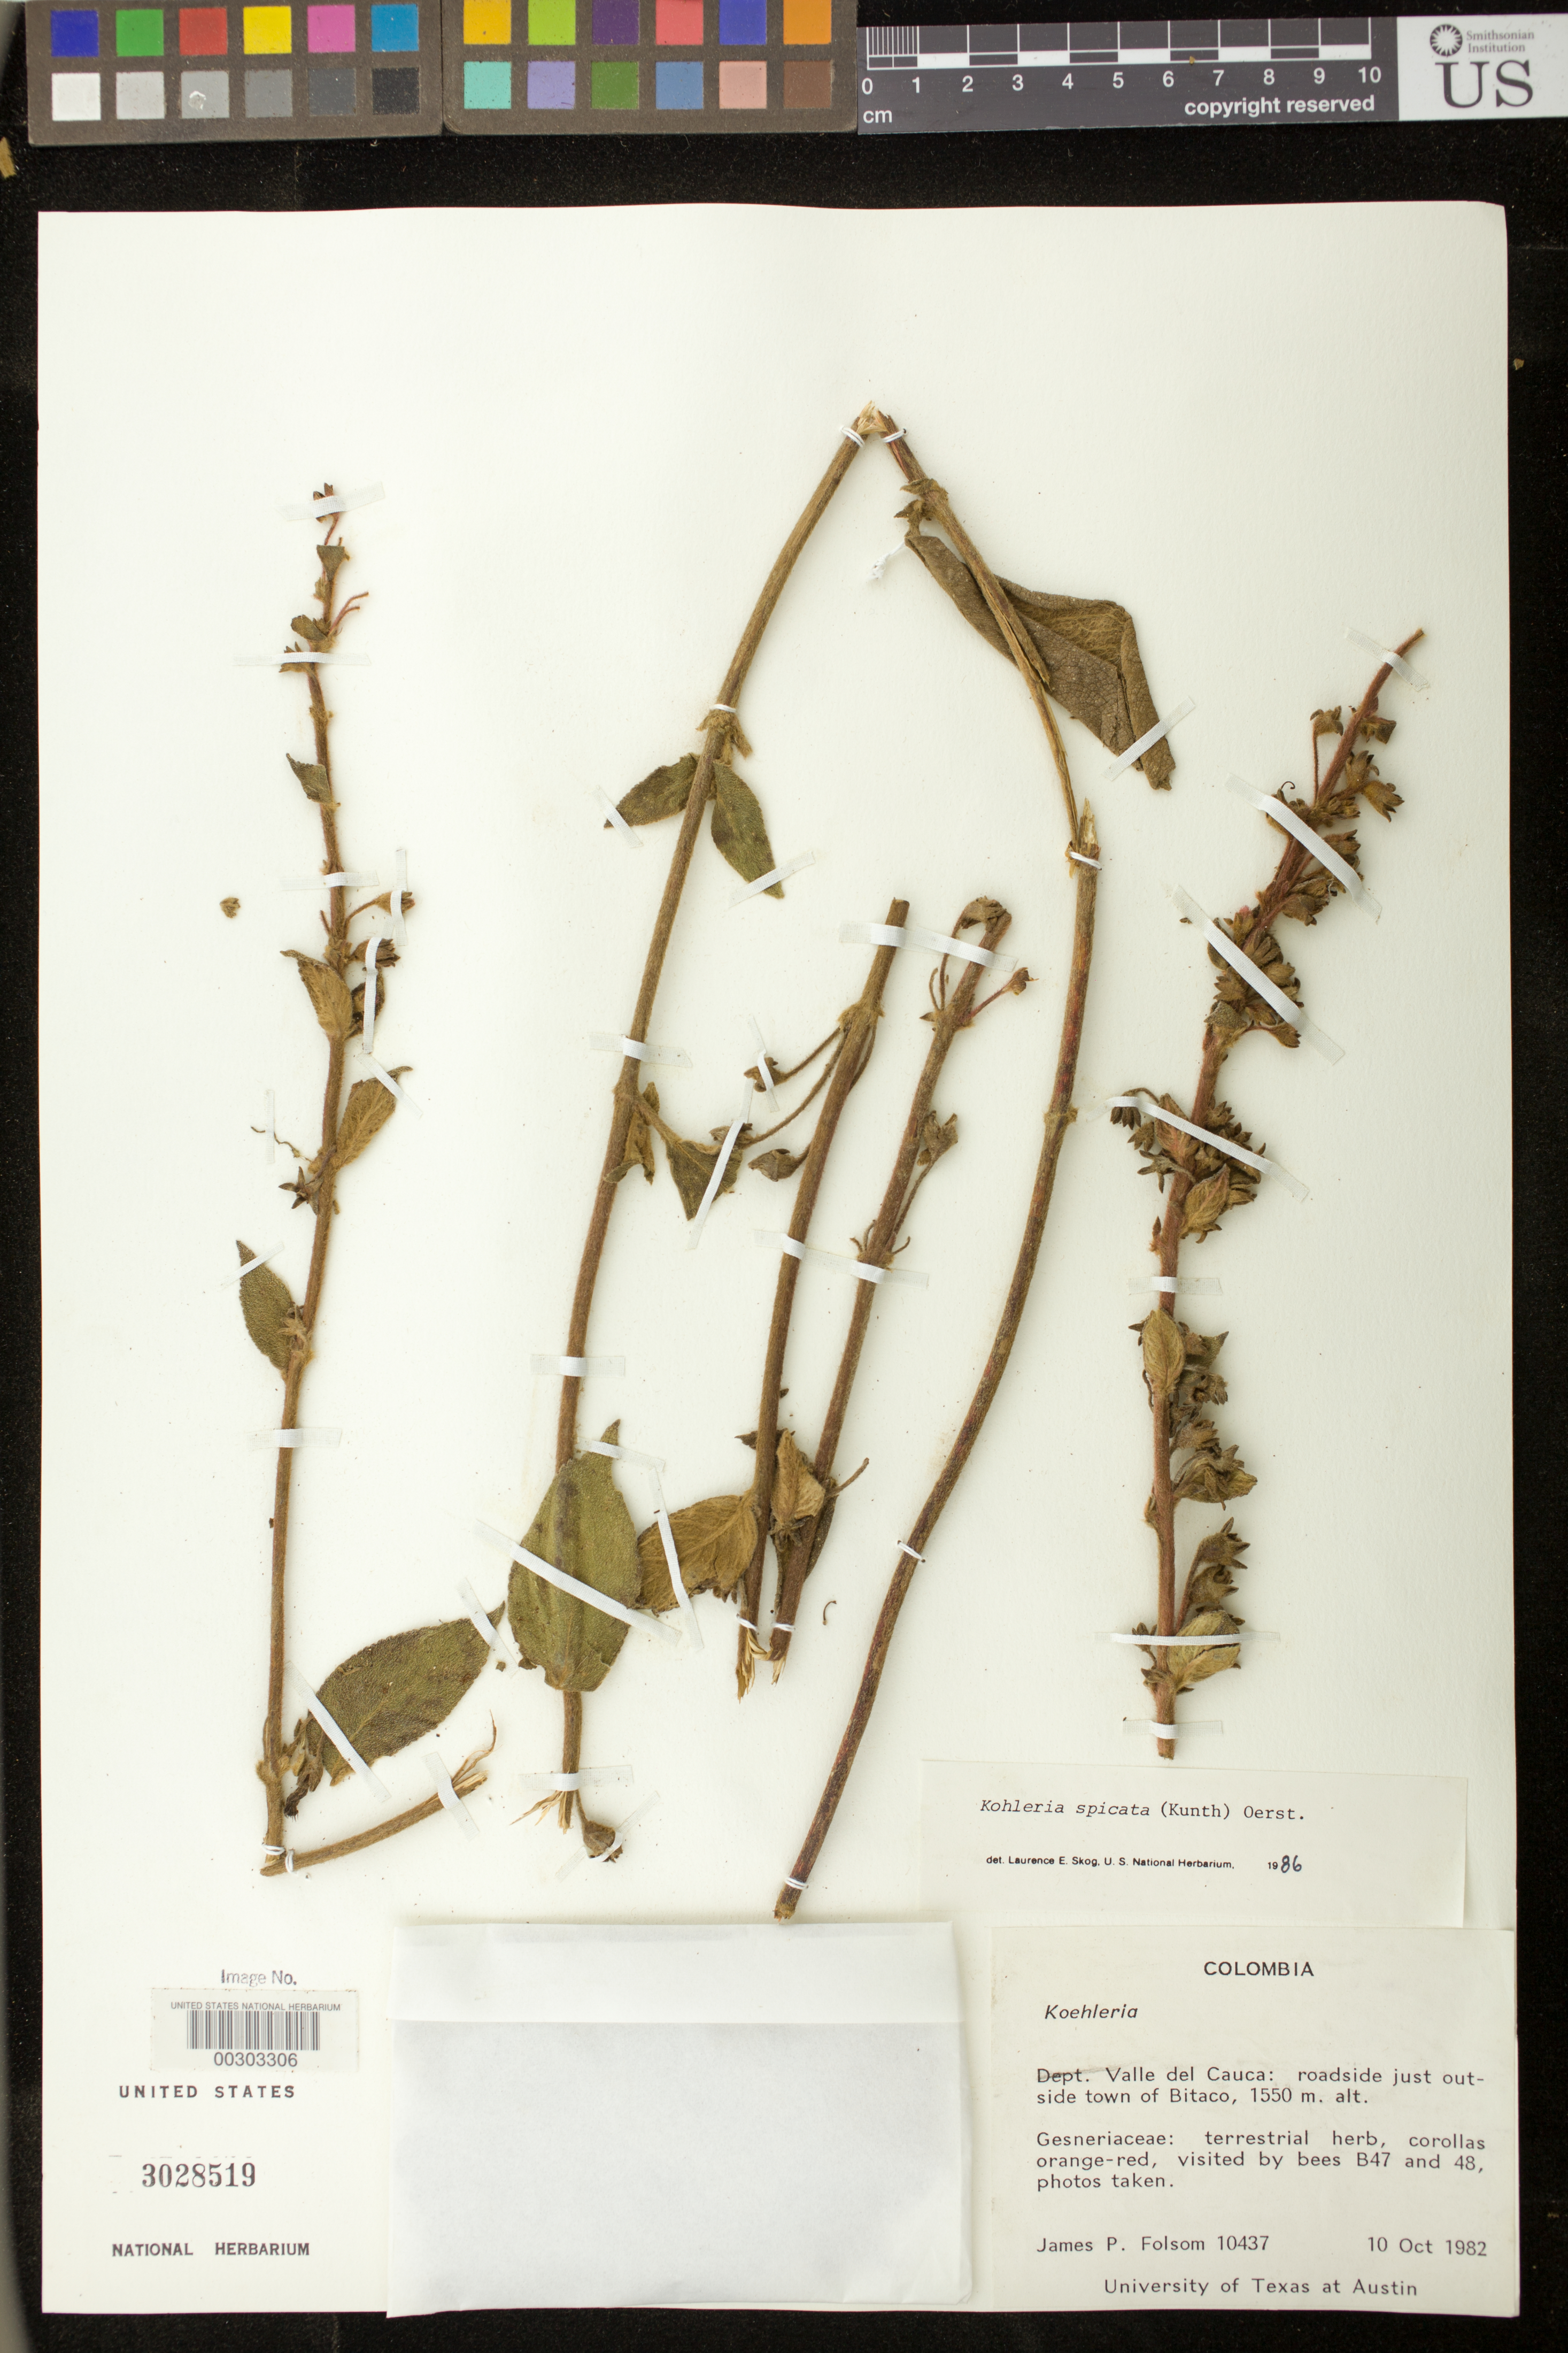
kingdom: Plantae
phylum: Tracheophyta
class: Magnoliopsida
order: Lamiales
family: Gesneriaceae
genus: Kohleria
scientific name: Kohleria spicata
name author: (Kunth) Oerst.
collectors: J. P. Folsom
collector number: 10437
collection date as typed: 10 Oct 1982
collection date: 1982-10-10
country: Colombia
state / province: Valle del Cauca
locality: Just outside town of Bitaco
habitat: Roadside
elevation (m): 1550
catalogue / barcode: US 3028519